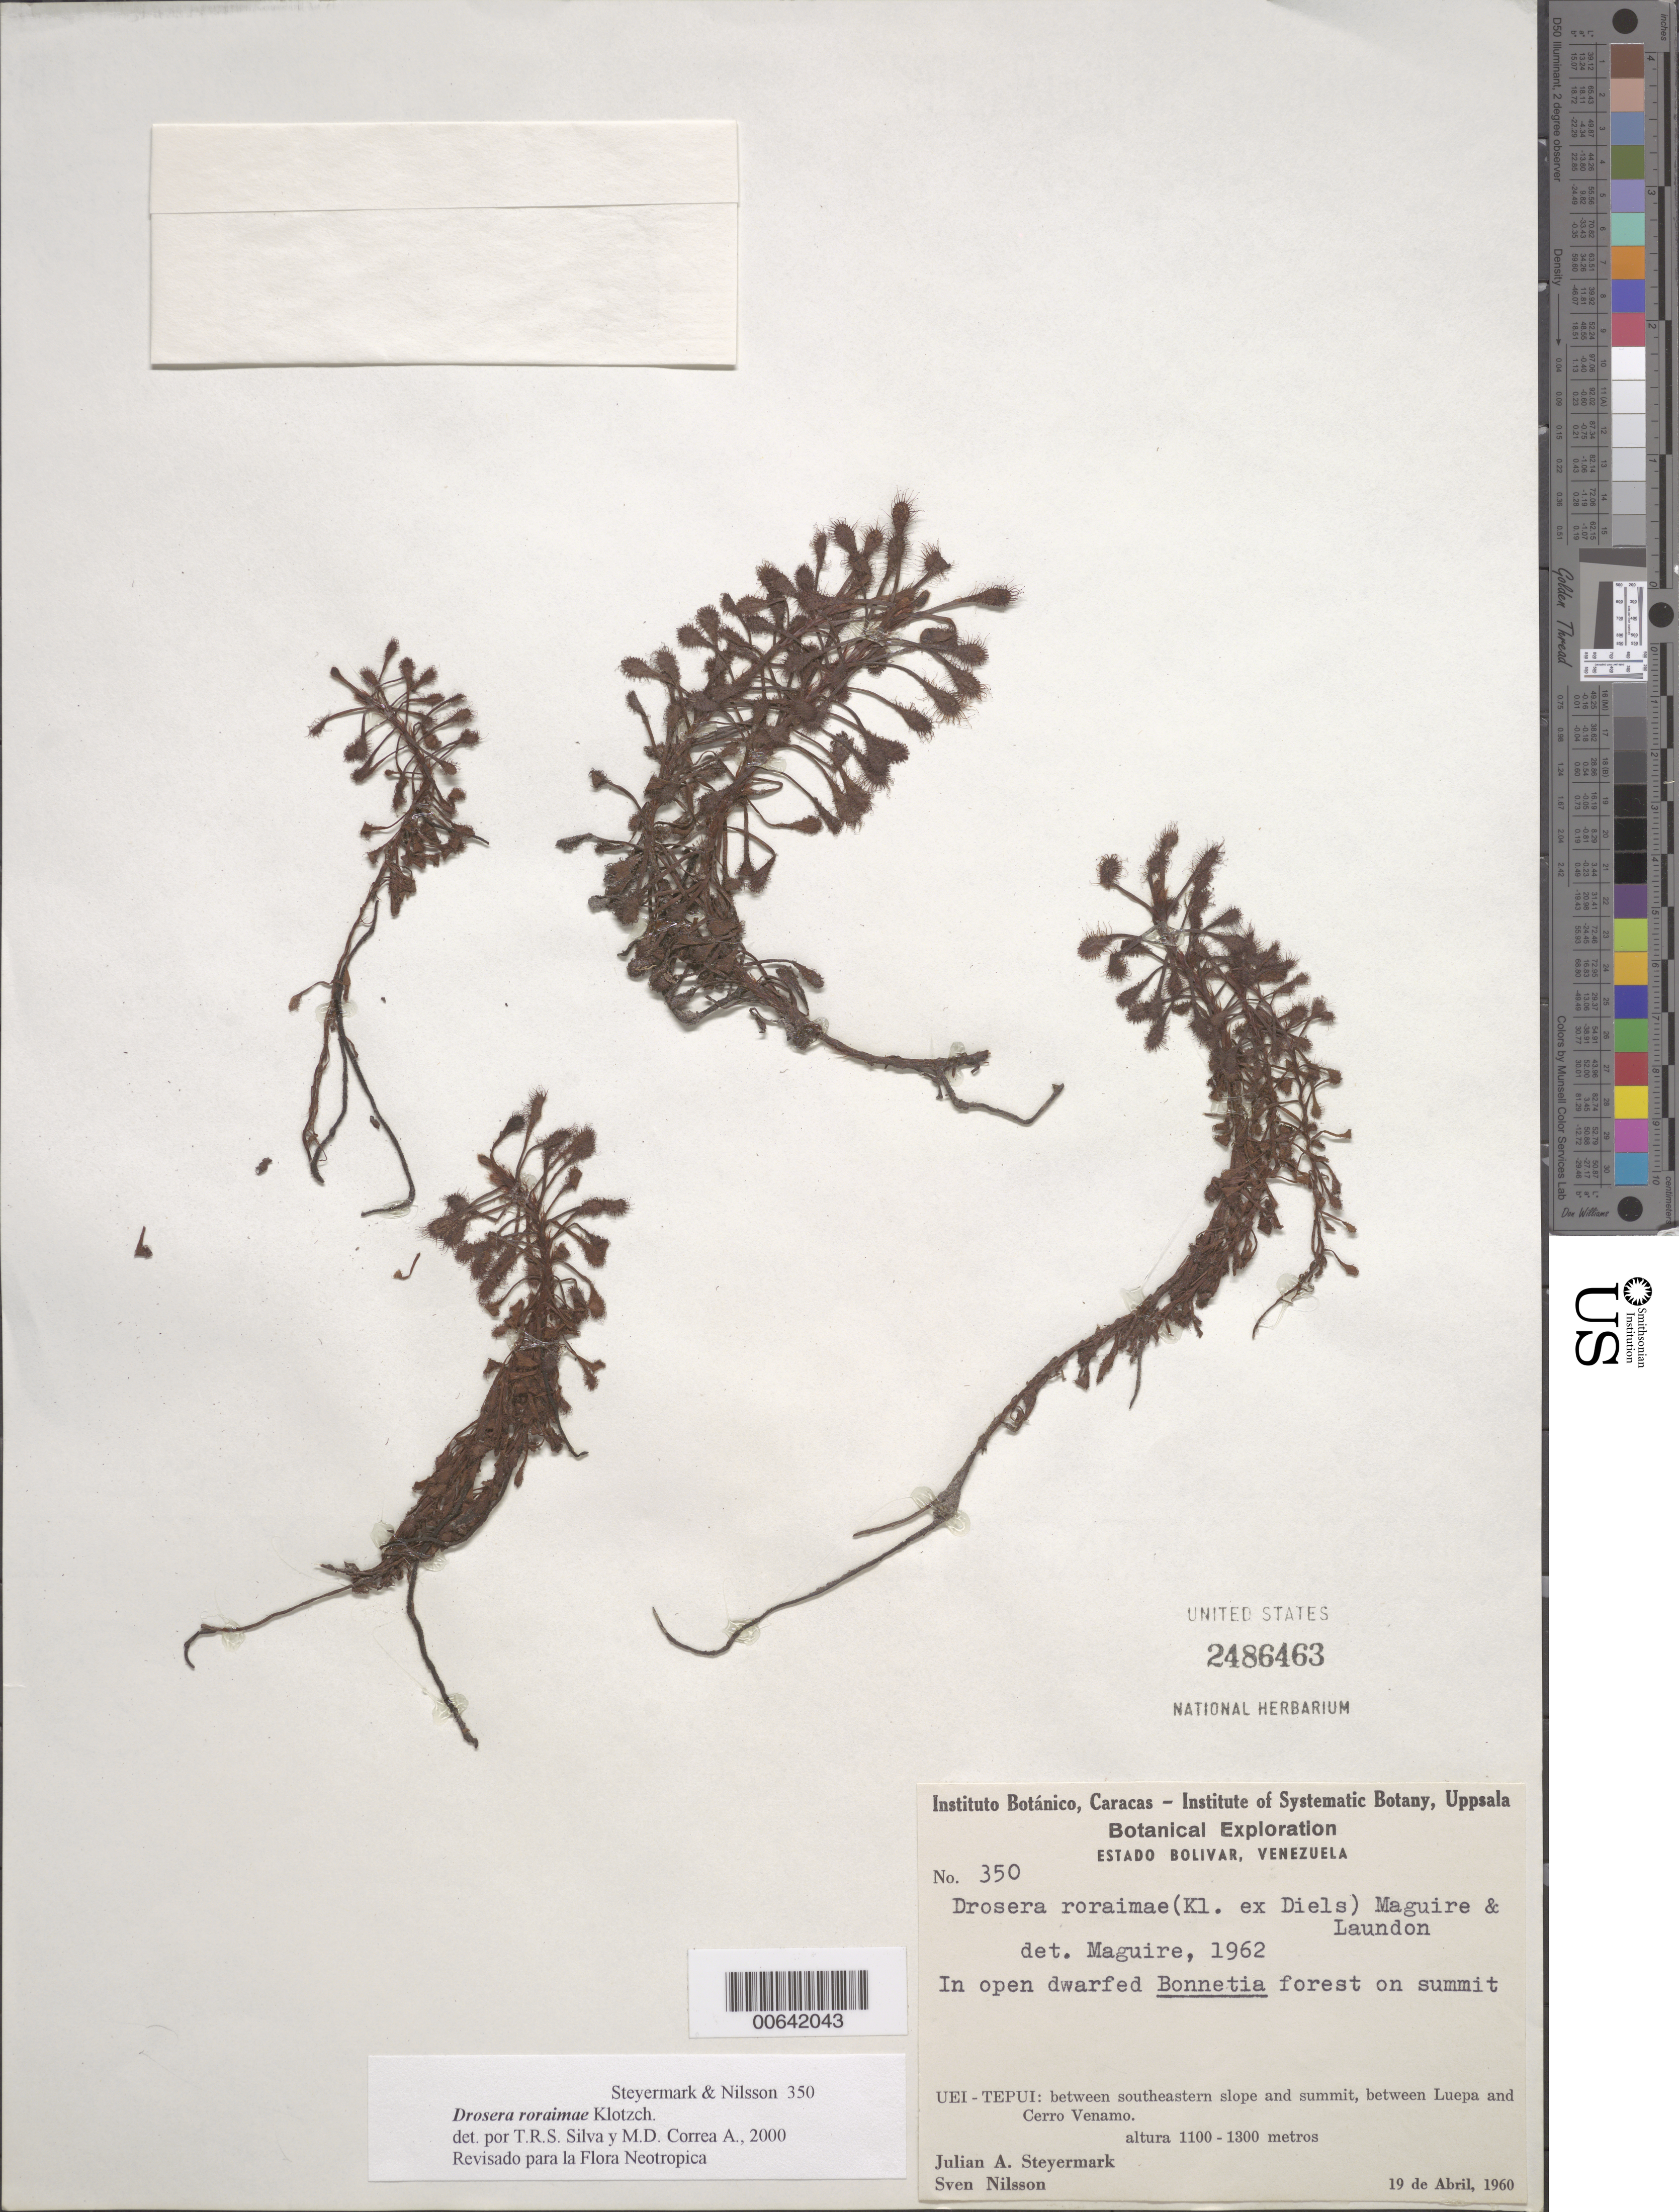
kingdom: Plantae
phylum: Tracheophyta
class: Magnoliopsida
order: Caryophyllales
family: Droseraceae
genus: Drosera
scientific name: Drosera roraimae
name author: (Klotzsch ex Diels) Maguire & J.R. Laundon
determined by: Maguire, Bassett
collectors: J. Steyermark & Sv. Nilsson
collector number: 350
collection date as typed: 19 Apr 1960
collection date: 1960-04-19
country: Venezuela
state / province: Bolívar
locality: Uei-tepuí: between southeastern slope and summit, between Luepa and Cerro Venamo.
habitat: In open dwarfed Bonnetia forest on summit.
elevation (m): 1100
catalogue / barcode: US 2486463